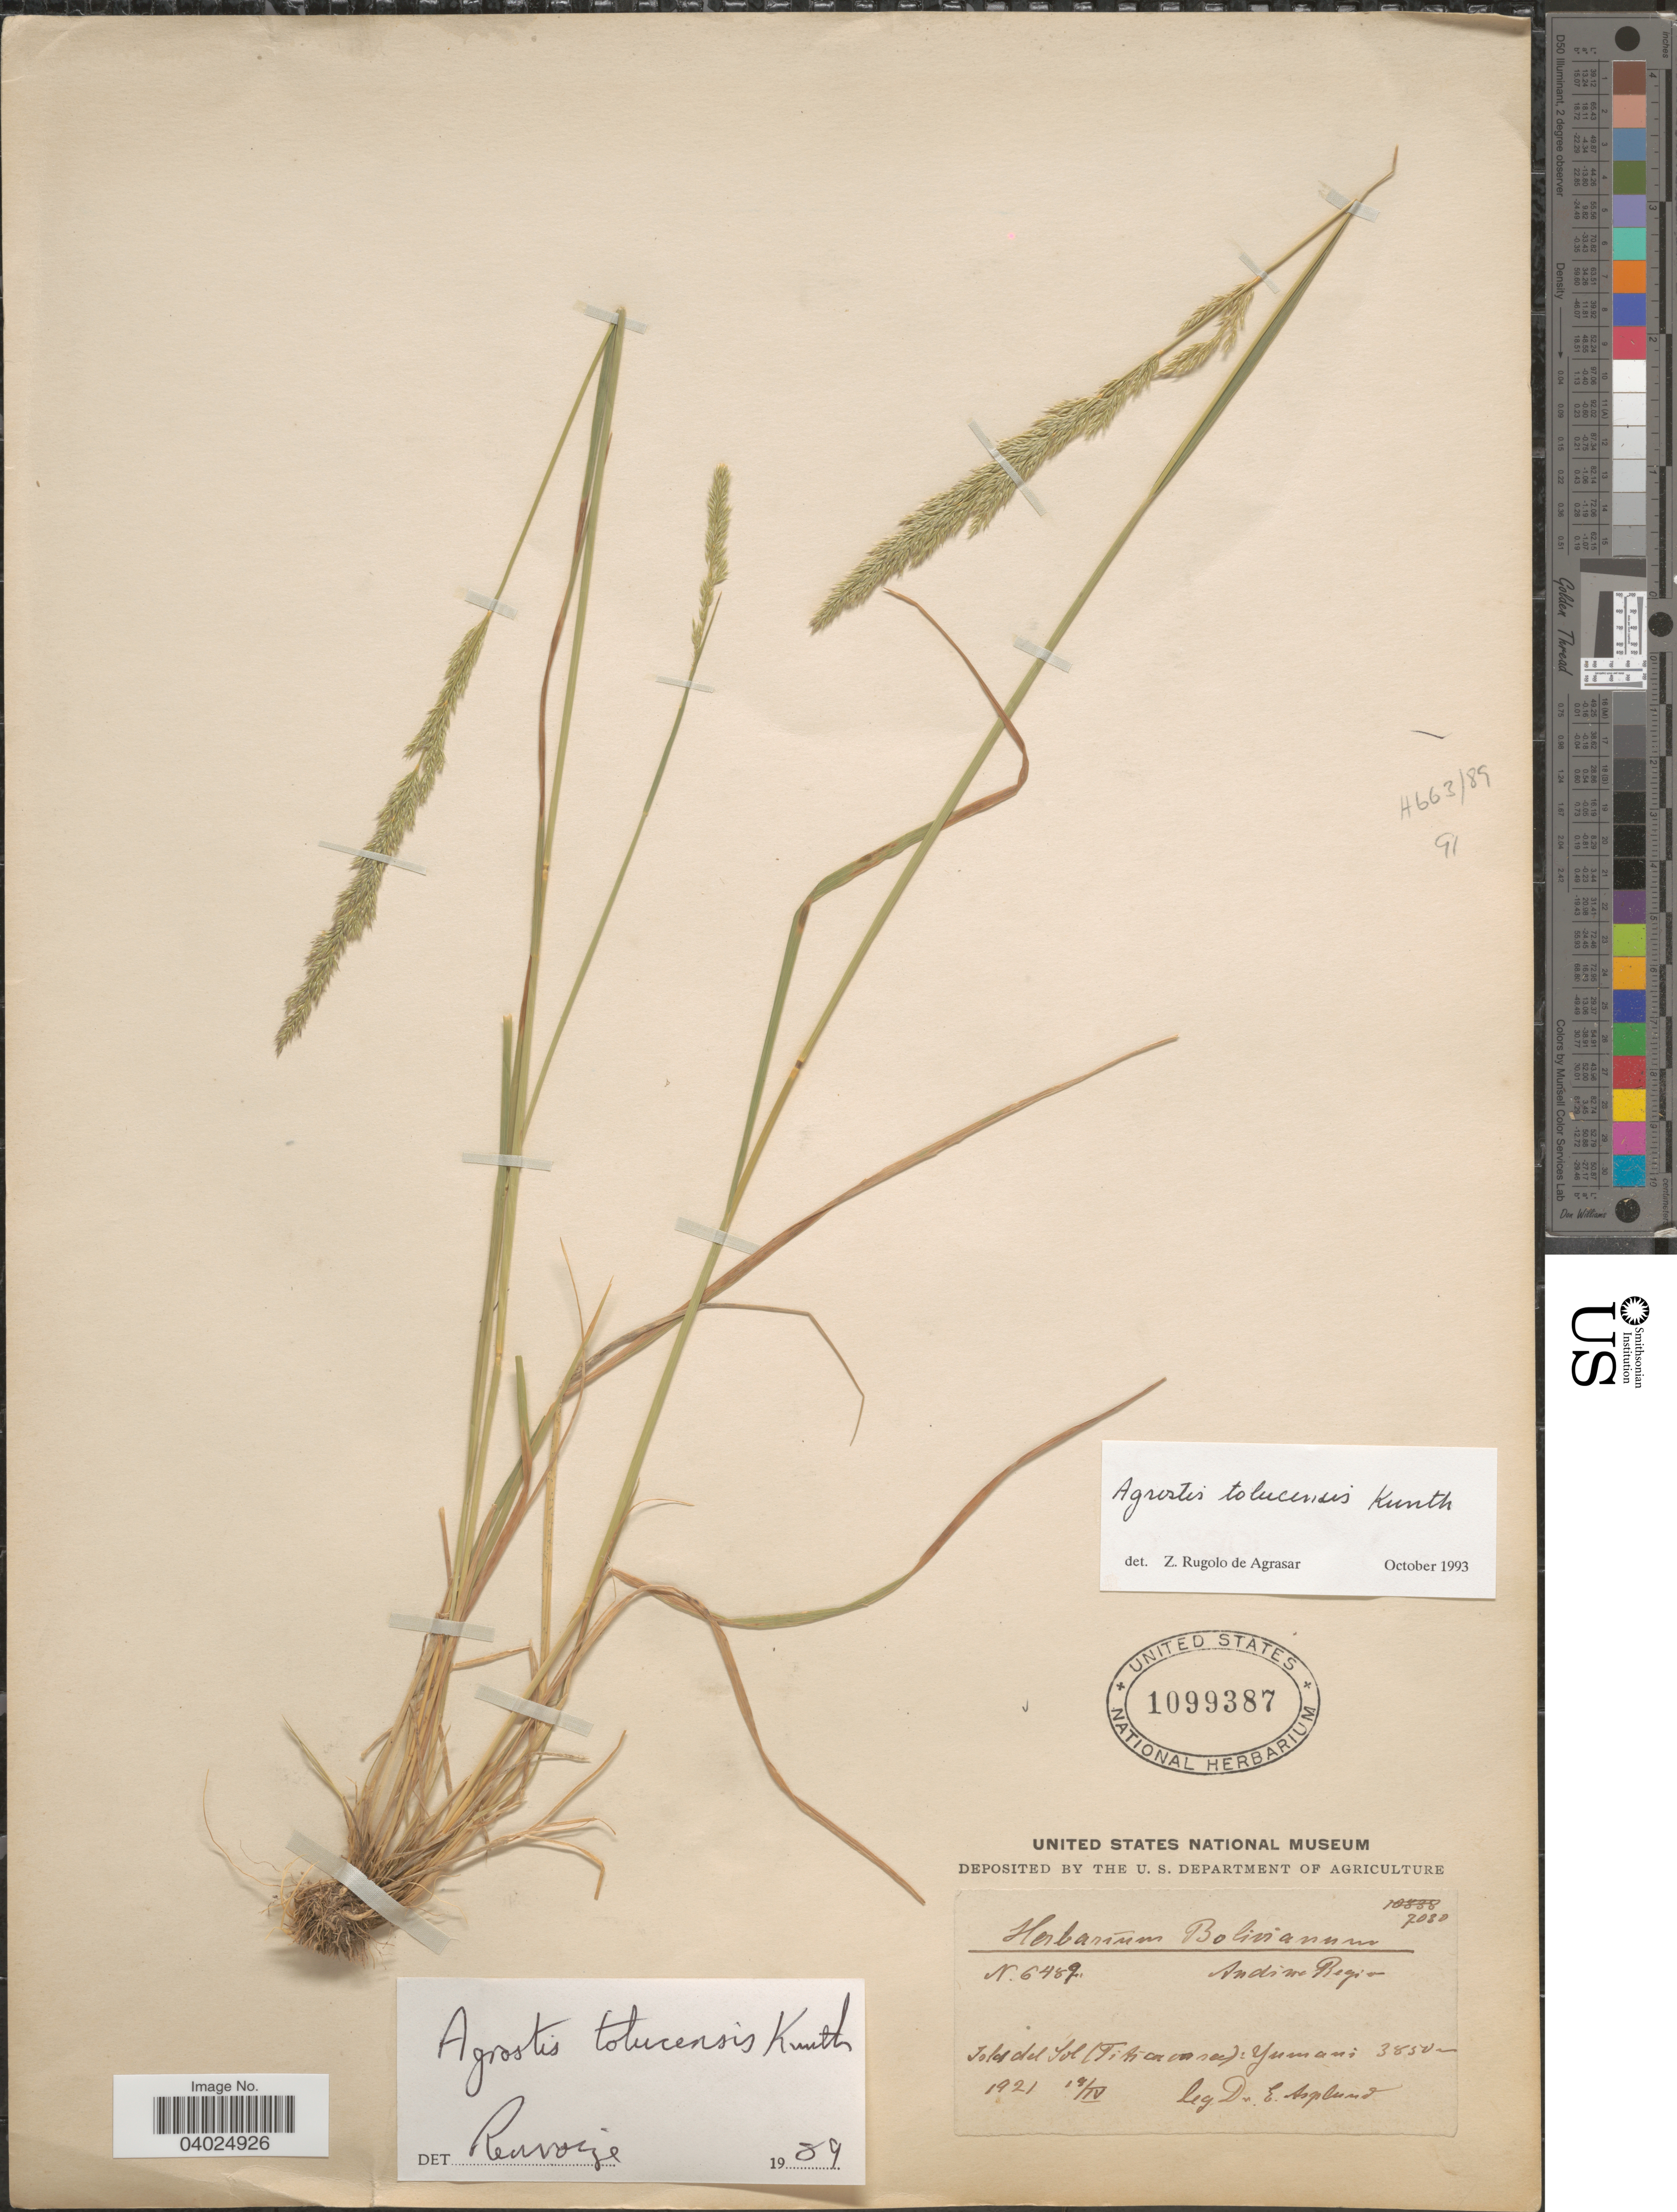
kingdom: Plantae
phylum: Tracheophyta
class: Liliopsida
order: Poales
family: Poaceae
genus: Agrostis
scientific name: Agrostis tolucensis Kunth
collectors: E. Asplund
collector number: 6489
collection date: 1921-04-18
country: Bolivia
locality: Andine Region. Isla del Sol (Titicaca): Yumani.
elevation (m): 3850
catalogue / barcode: US 1099387